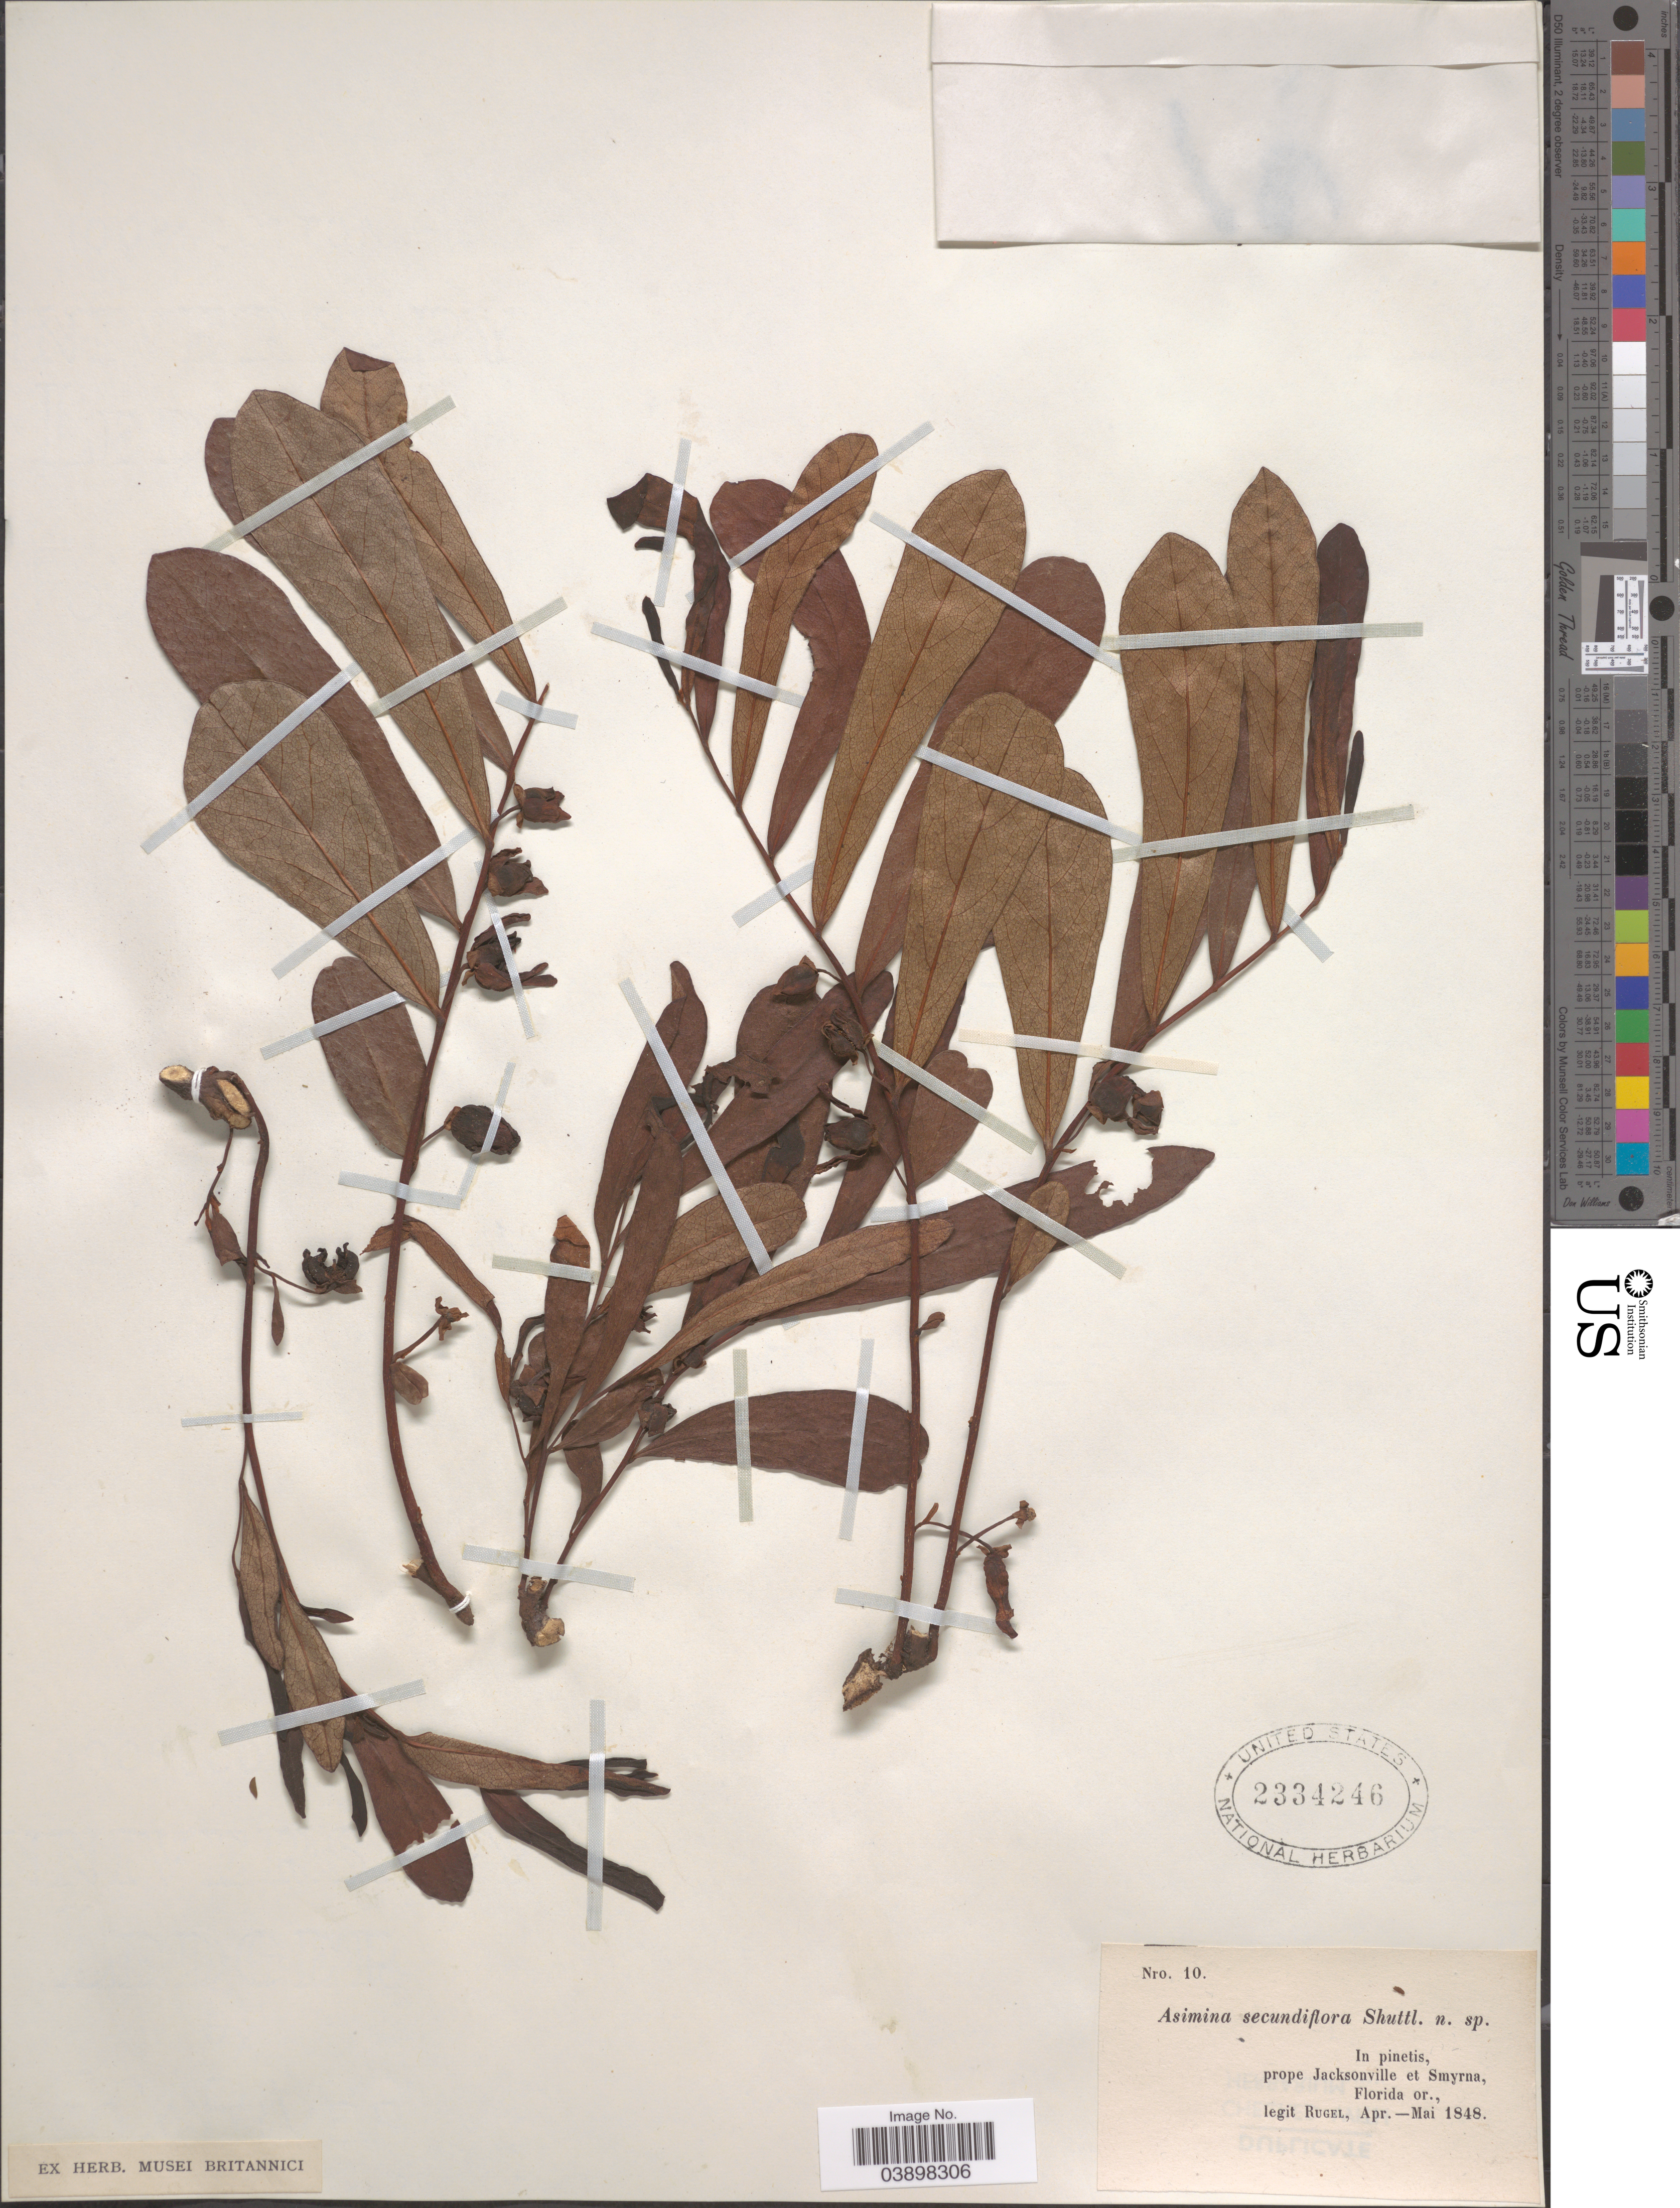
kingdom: Plantae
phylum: Tracheophyta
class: Magnoliopsida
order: Magnoliales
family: Annonaceae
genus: Asimina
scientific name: Asimina pygmaea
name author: Dunal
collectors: Rugel, --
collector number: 10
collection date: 1848-04/1848-05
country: United States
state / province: Florida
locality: In pinetis, prope Jacksonville et Smyrna, Florida or.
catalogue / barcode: US 2334246